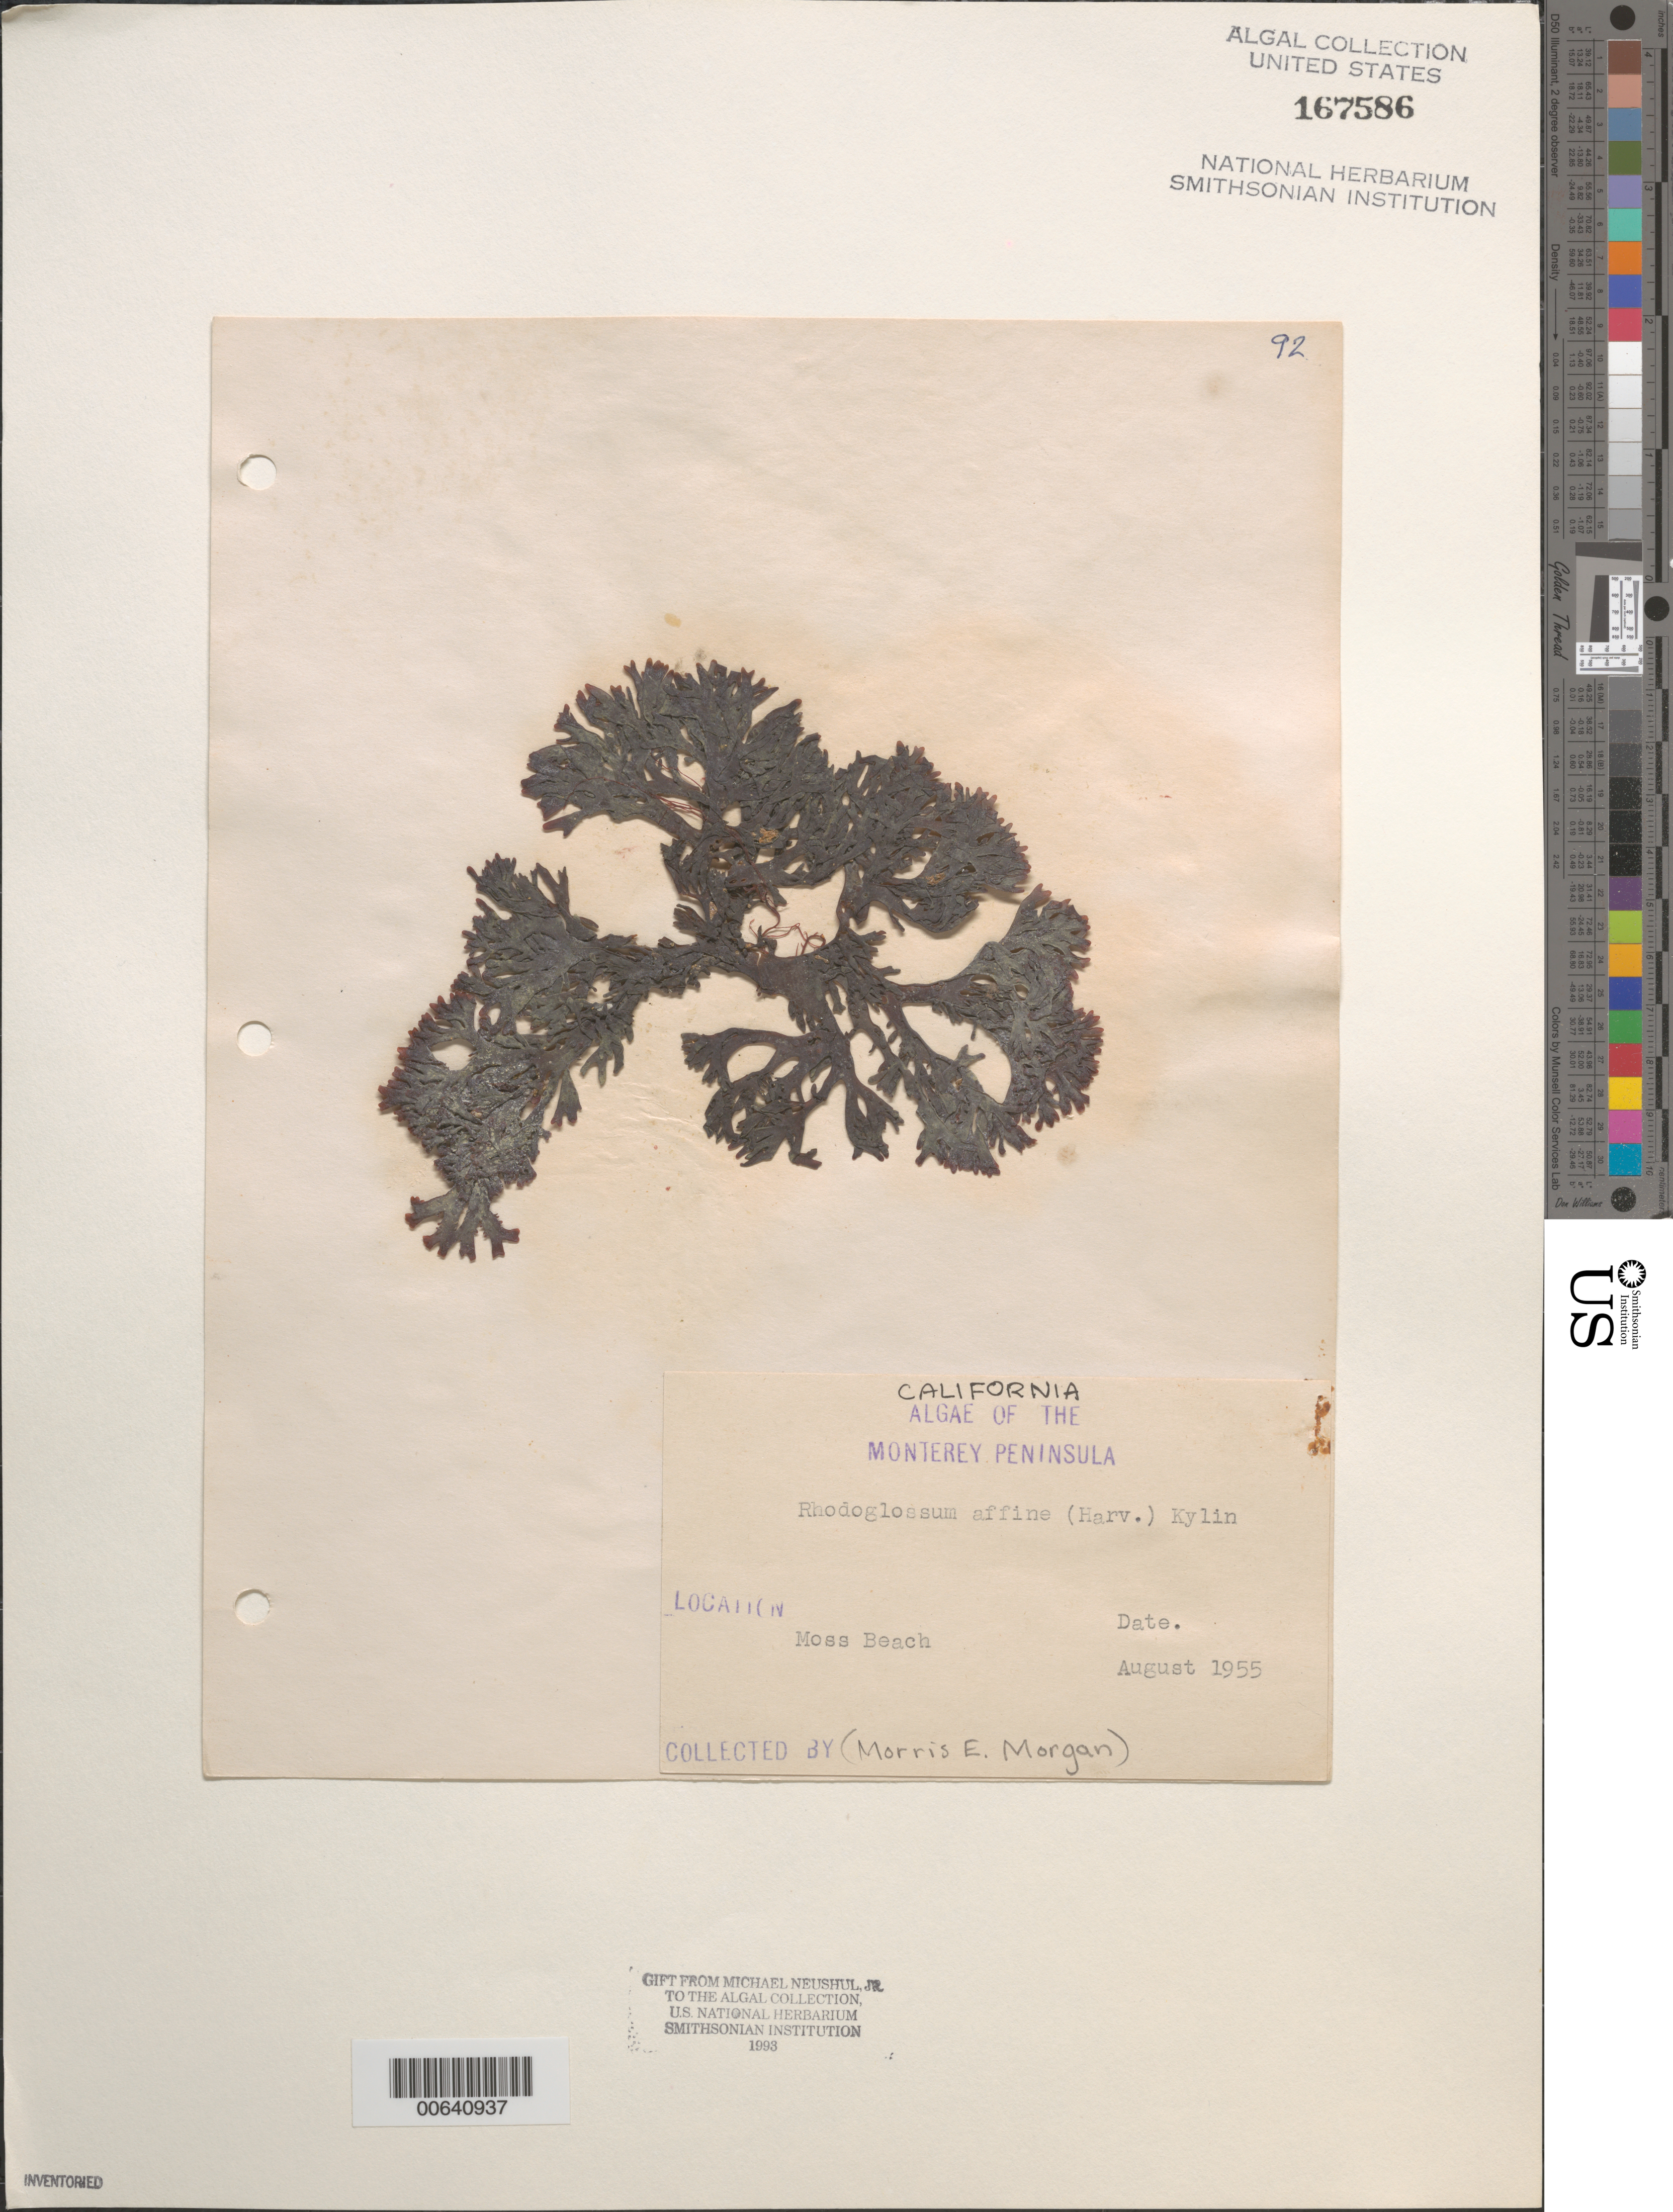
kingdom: Plantae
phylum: Rhodophyta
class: Florideophyceae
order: Gigartinales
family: Gigartinaceae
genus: Mazzaella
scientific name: Mazzaella affinis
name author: (Harvey) Fredericq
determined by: Algae name updating Project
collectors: M. Morgan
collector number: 92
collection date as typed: Aug 1955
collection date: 1955-08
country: United States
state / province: California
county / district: Monterey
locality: Moss Beach, Monterey Peninsula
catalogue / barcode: US 167586